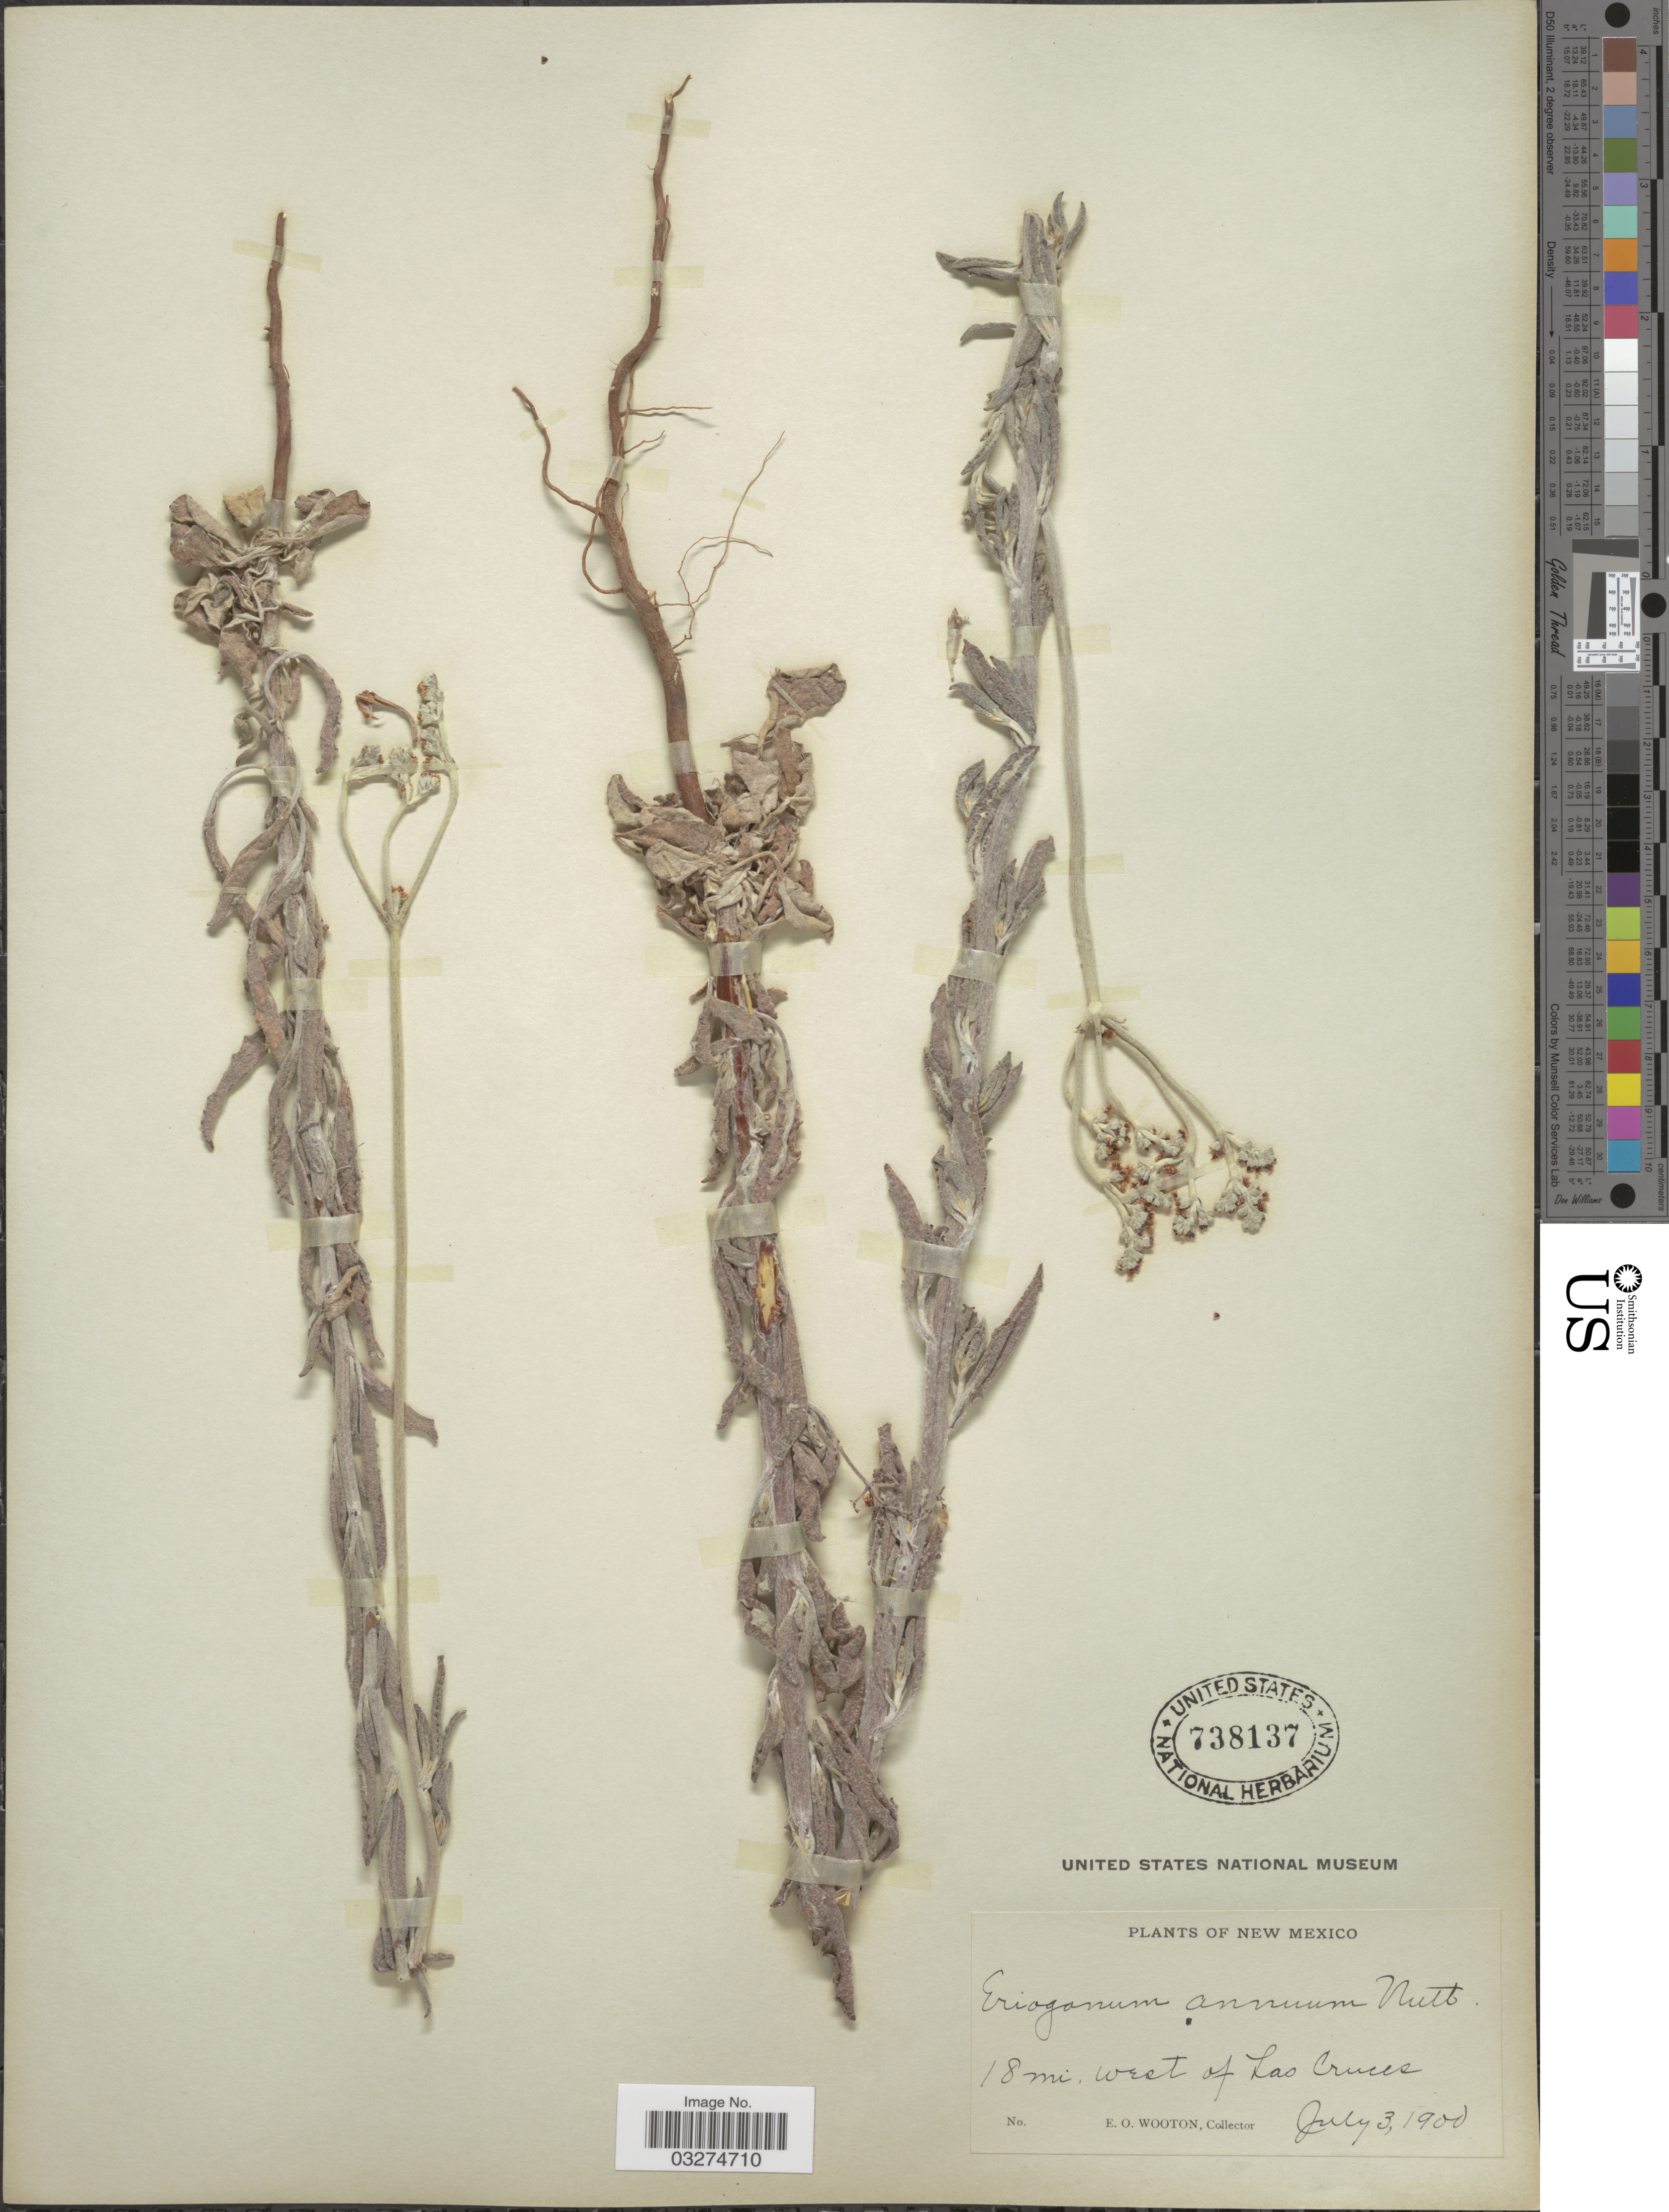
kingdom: Plantae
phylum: Tracheophyta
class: Magnoliopsida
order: Caryophyllales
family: Polygonaceae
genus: Eriogonum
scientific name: Eriogonum annuum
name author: Nutt.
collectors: E. O. Wooton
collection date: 1900-07-03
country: United States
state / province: New Mexico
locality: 18 mi. west of Las Cruces.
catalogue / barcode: US 738137